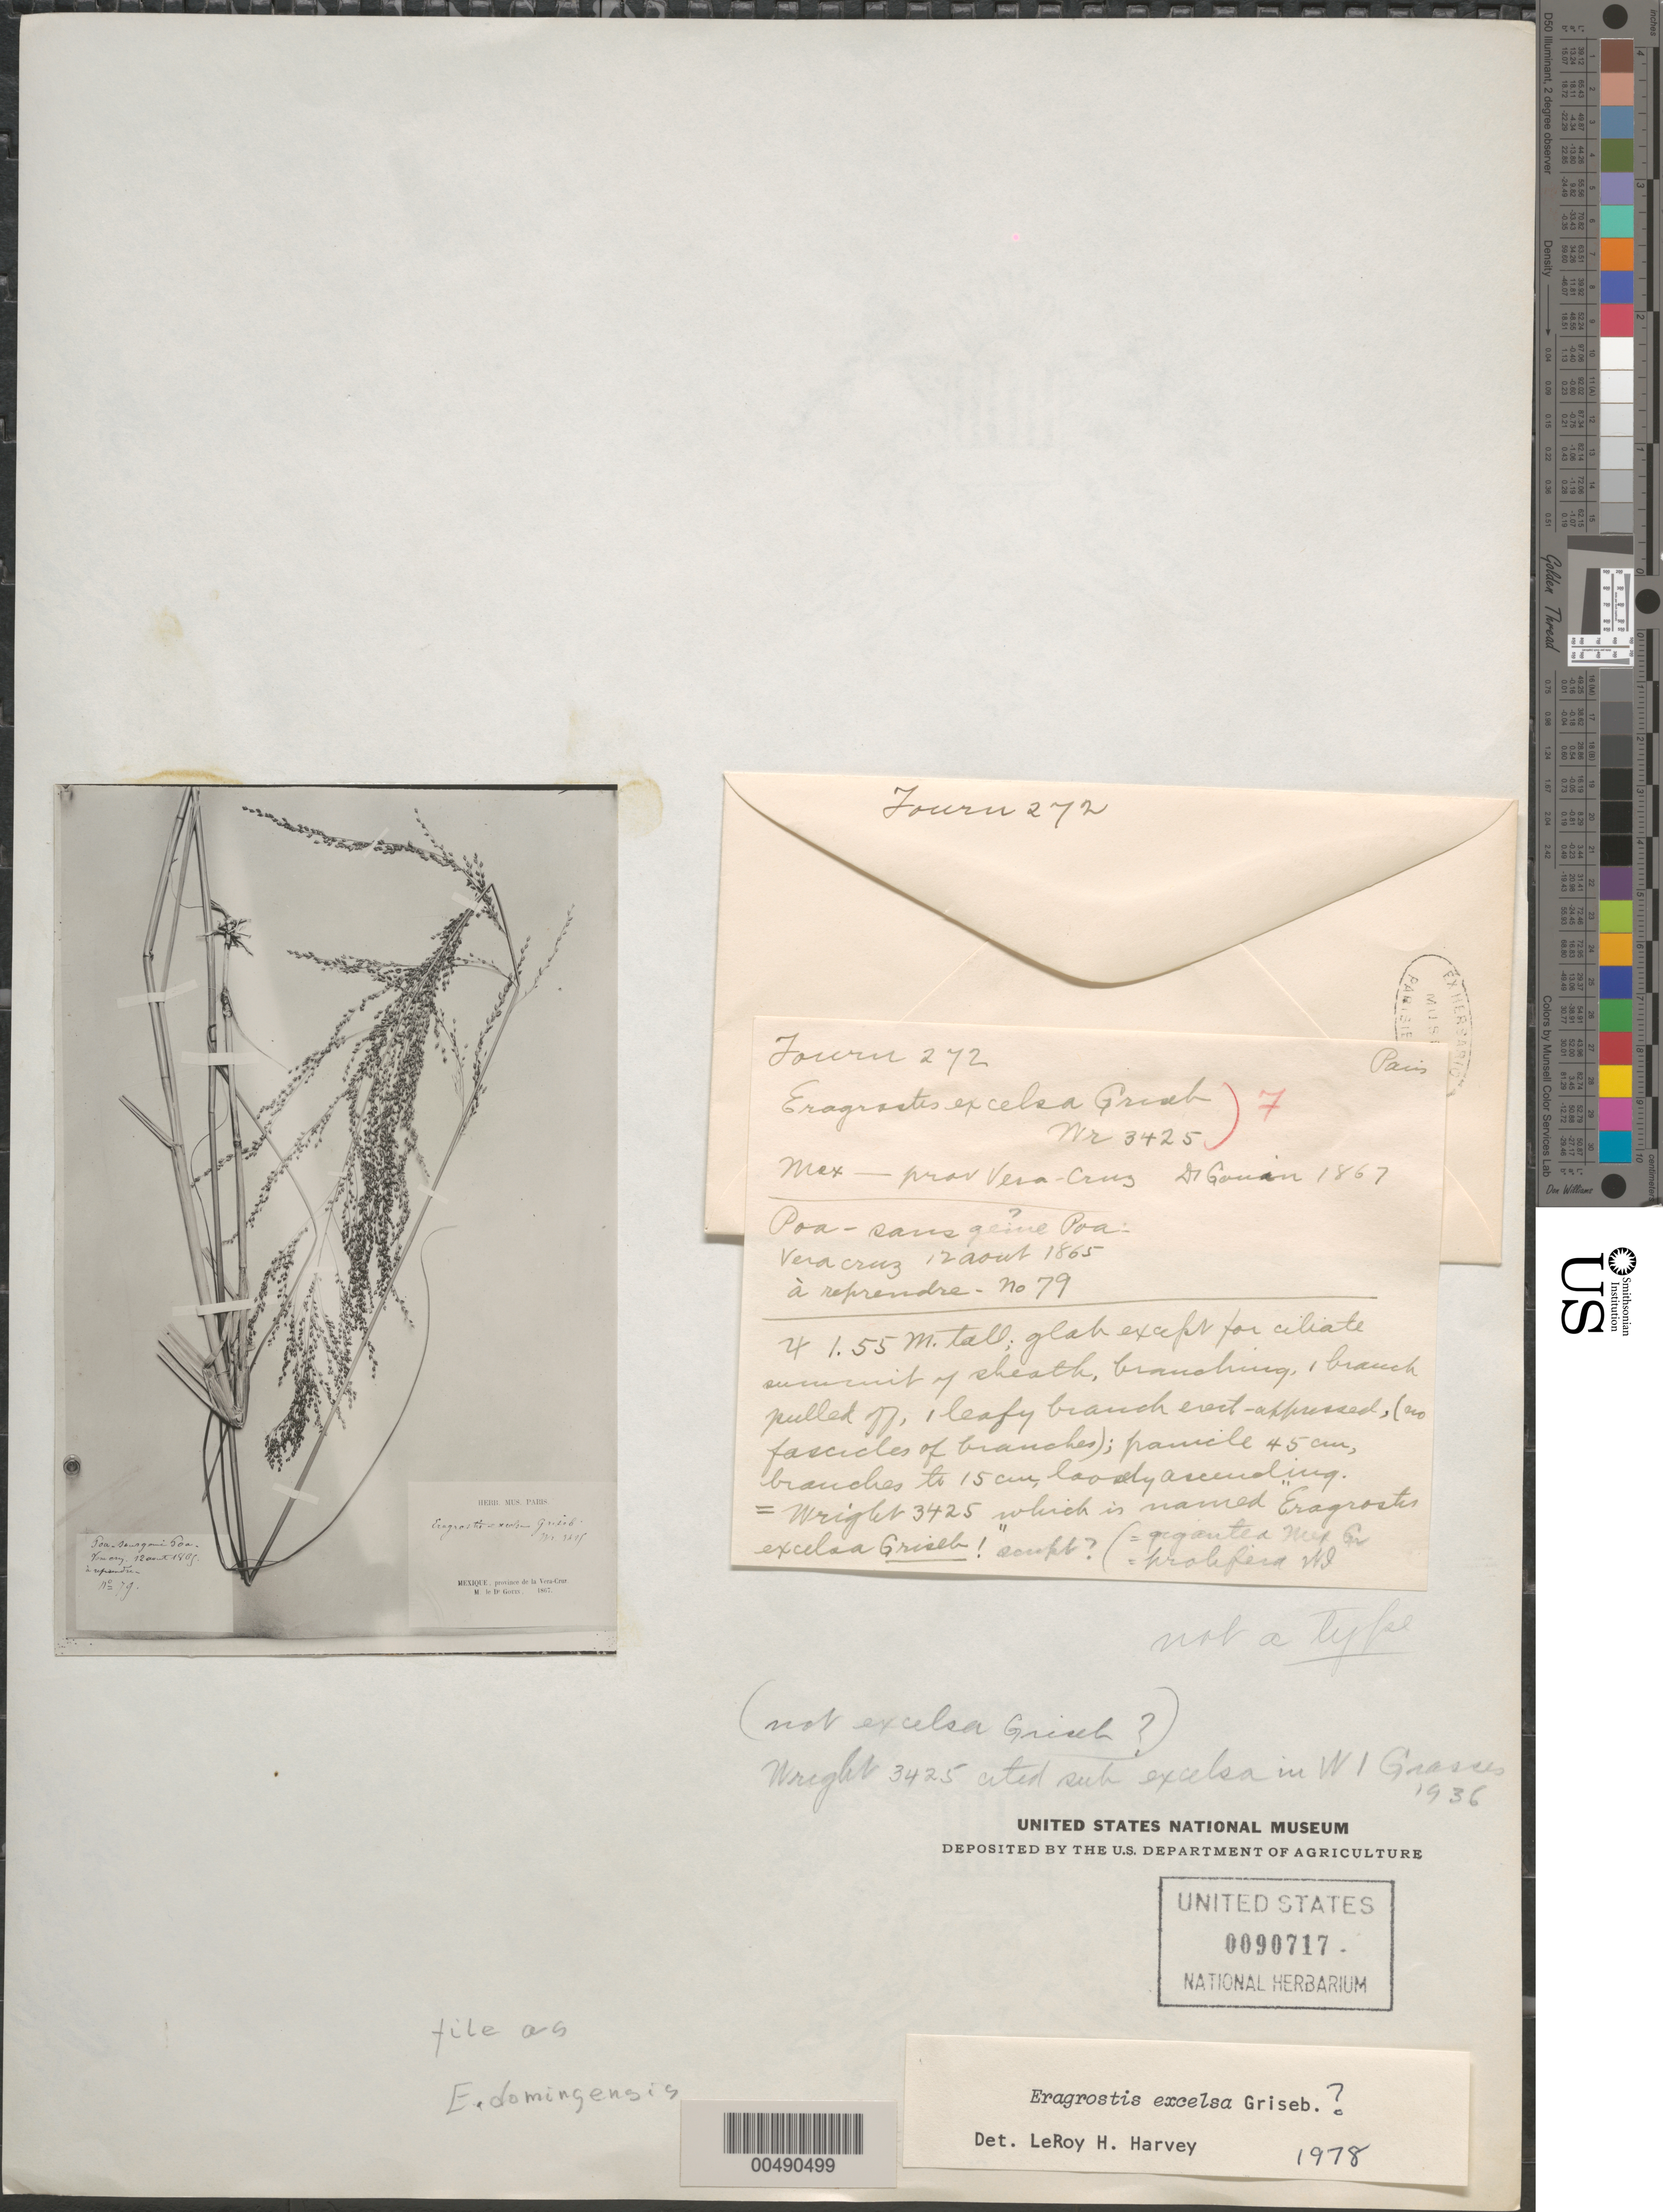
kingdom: Plantae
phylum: Tracheophyta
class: Liliopsida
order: Poales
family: Poaceae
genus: Eragrostis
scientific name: Eragrostis excelsa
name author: Griseb.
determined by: Harvey, L. H.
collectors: -- Fourn.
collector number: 272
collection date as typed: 1867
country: Mexico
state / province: Veracruz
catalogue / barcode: US 90717